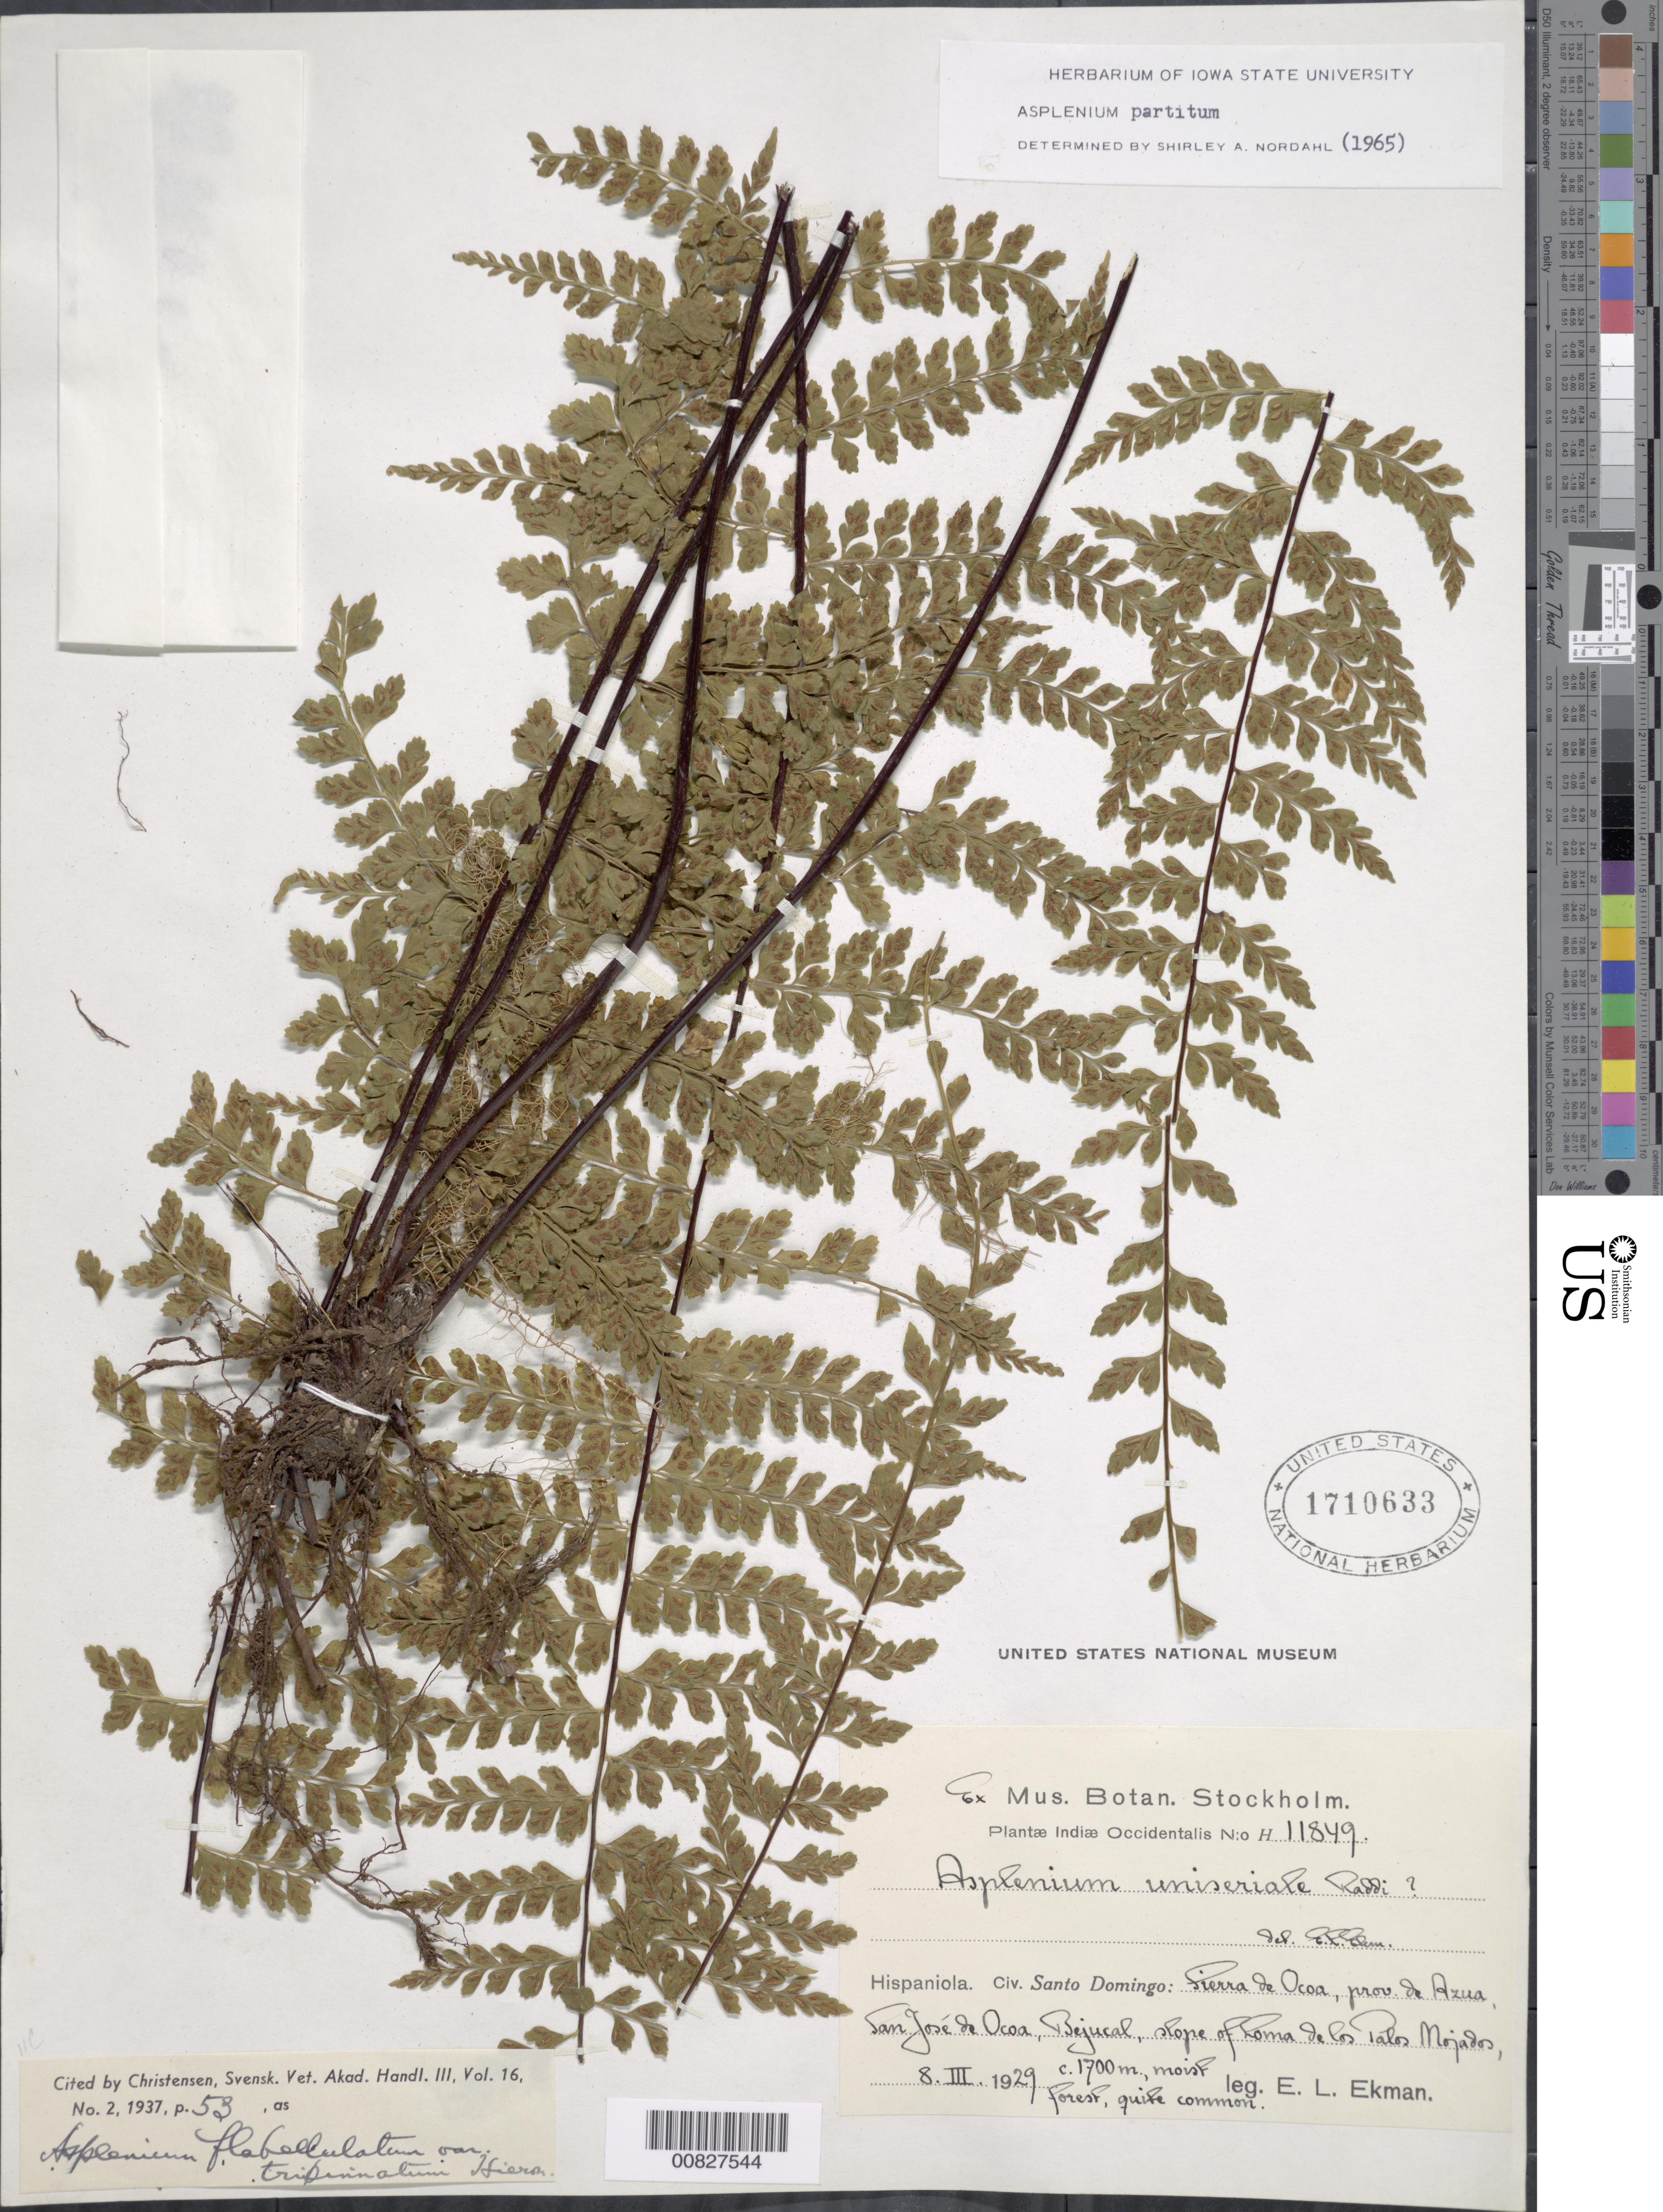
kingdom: Plantae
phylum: Tracheophyta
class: Polypodiopsida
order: Polypodiales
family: Aspleniaceae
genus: Asplenium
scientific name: Asplenium radicans var. partitum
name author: (Klotzsch) Hieron.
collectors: E. L. Ekman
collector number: H 11849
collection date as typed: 08 Mar 1929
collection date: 1929-03-08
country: Dominican Republic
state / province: Azua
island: Hispaniola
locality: Sierra de Ocoa, San José de Ocoa, Bejucal, Loma de los Palos Mojados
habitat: Forest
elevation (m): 1700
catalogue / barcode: US 1710633